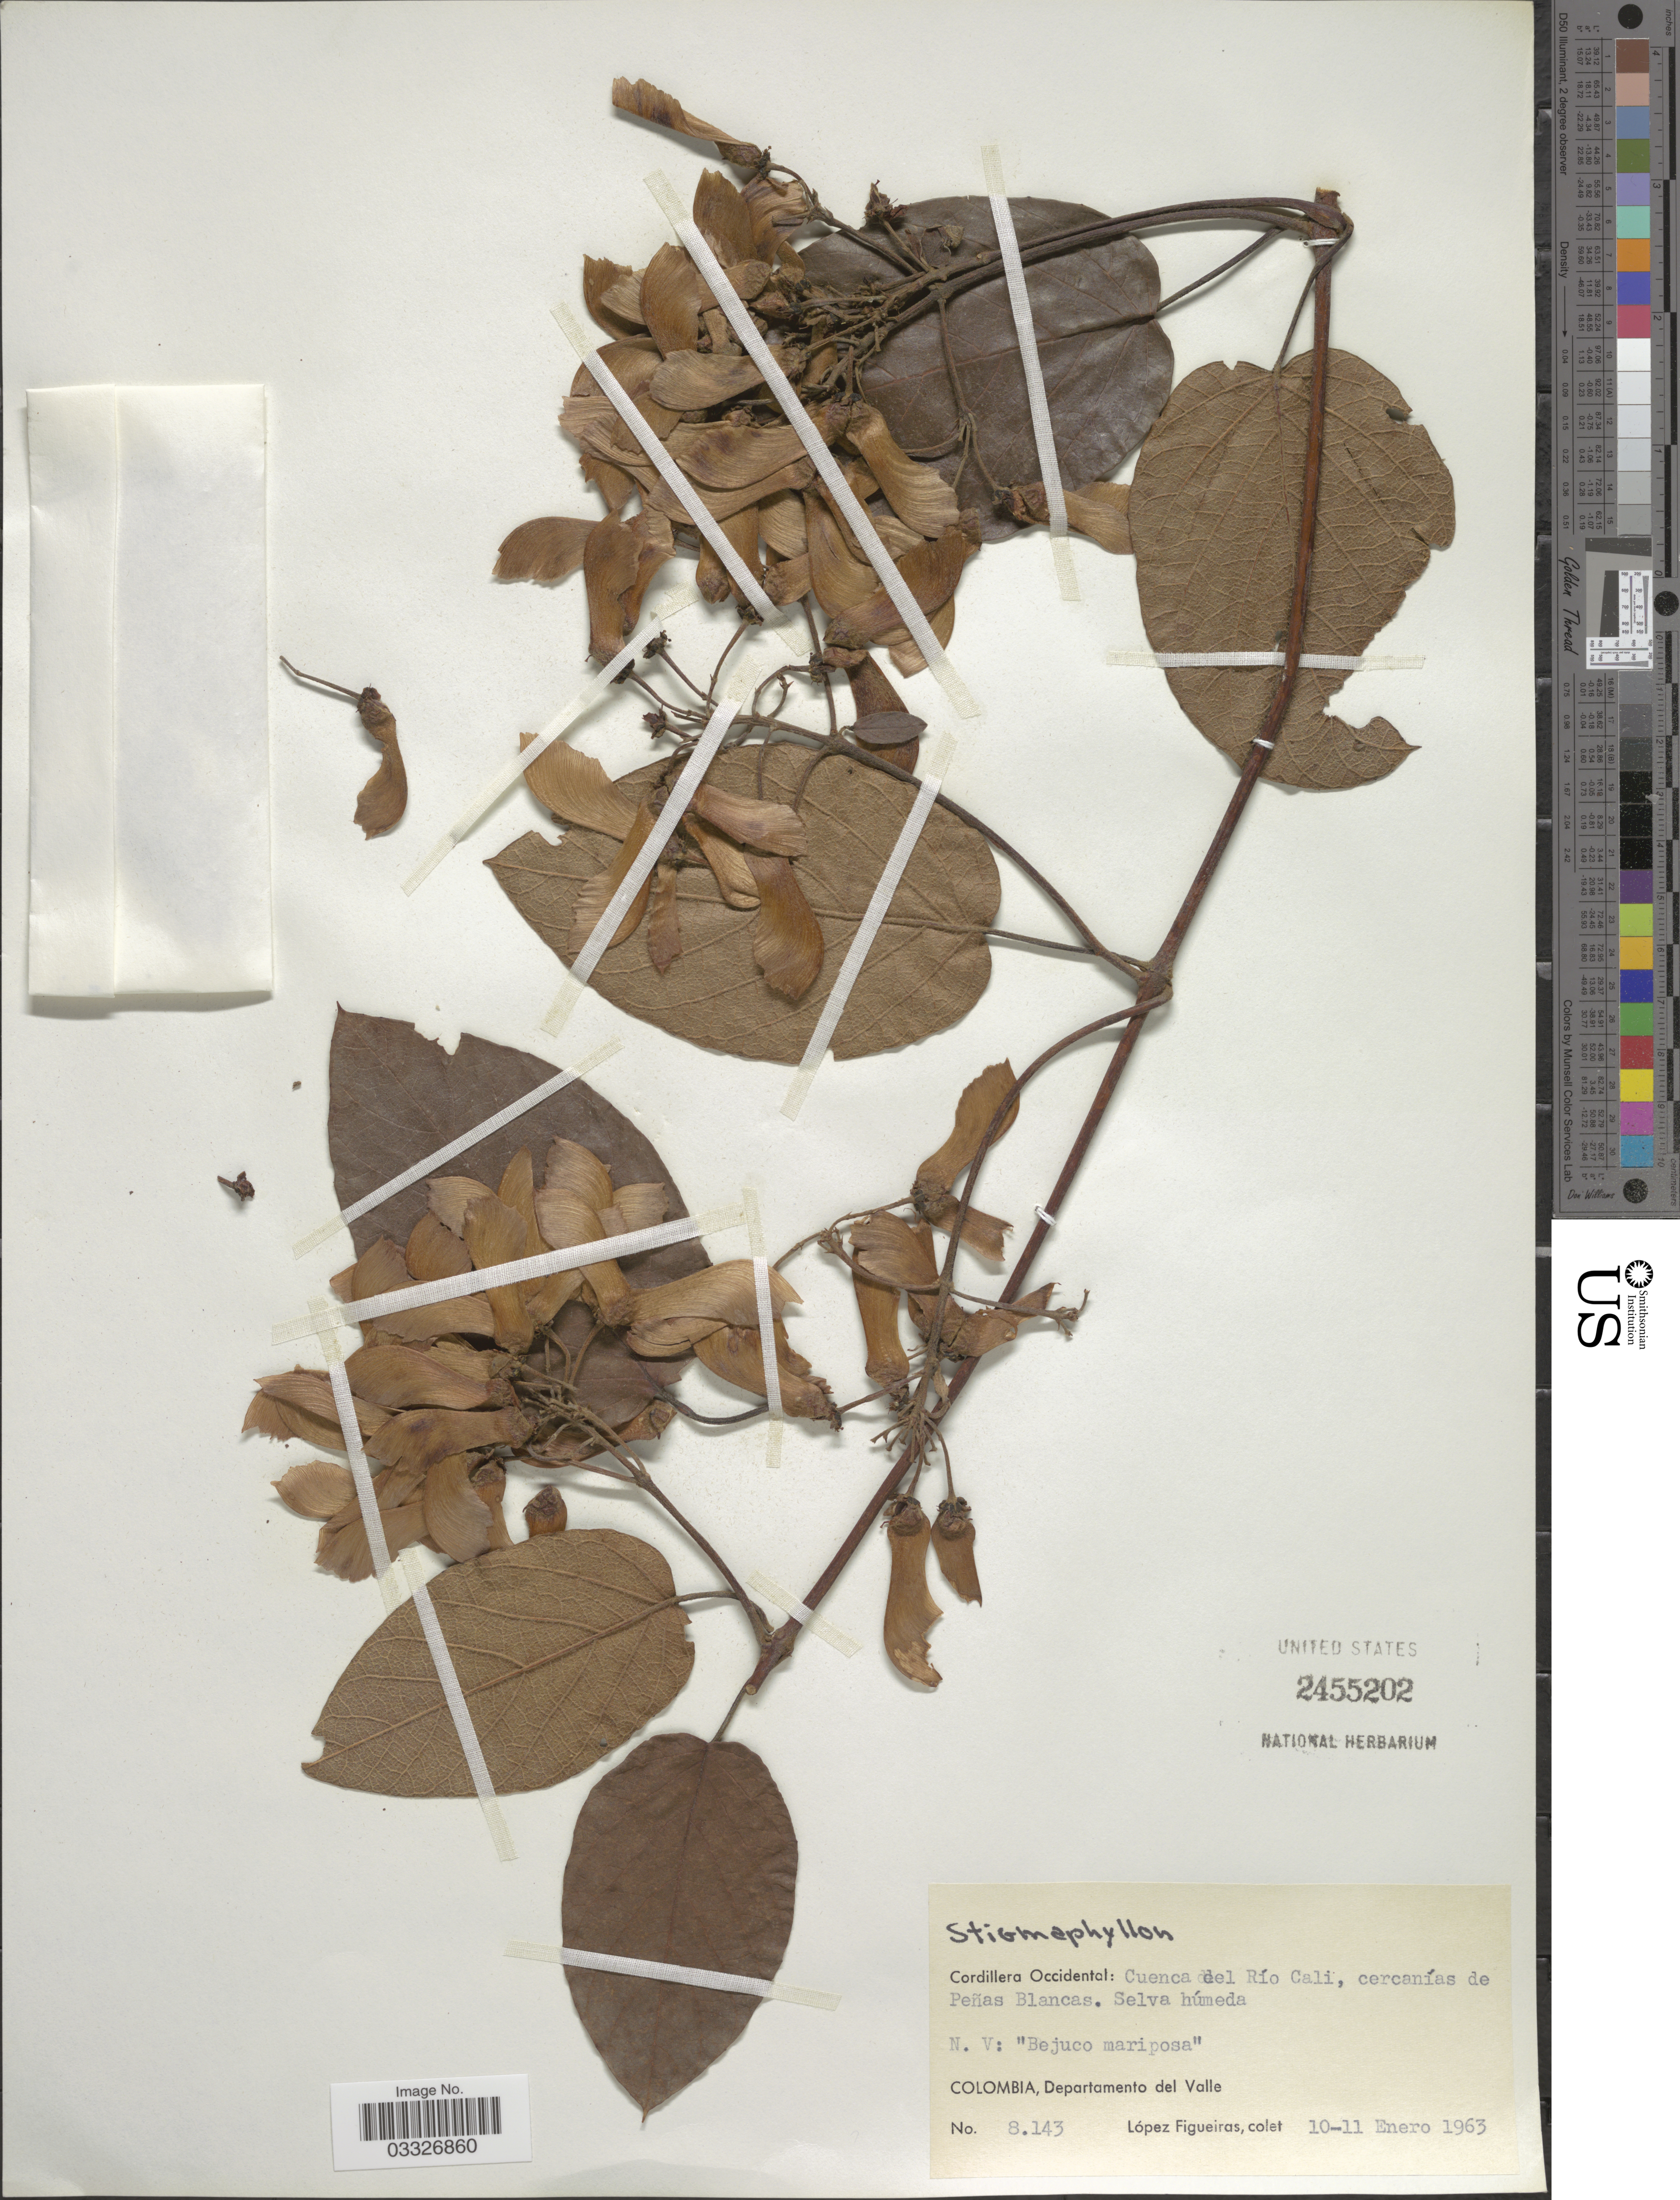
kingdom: Plantae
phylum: Tracheophyta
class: Magnoliopsida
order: Malpighiales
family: Malpighiaceae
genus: Stigmaphyllon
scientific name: Stigmaphyllon sp.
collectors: M. López Figueiras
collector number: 8143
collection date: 1963-01-10/1963-01-11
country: Colombia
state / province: Valle del Cauca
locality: Cordillera Occidental: Cuenca del Río Cali, cercanías de Peñas Blancas. Departamento del Valle.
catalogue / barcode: US 2455202